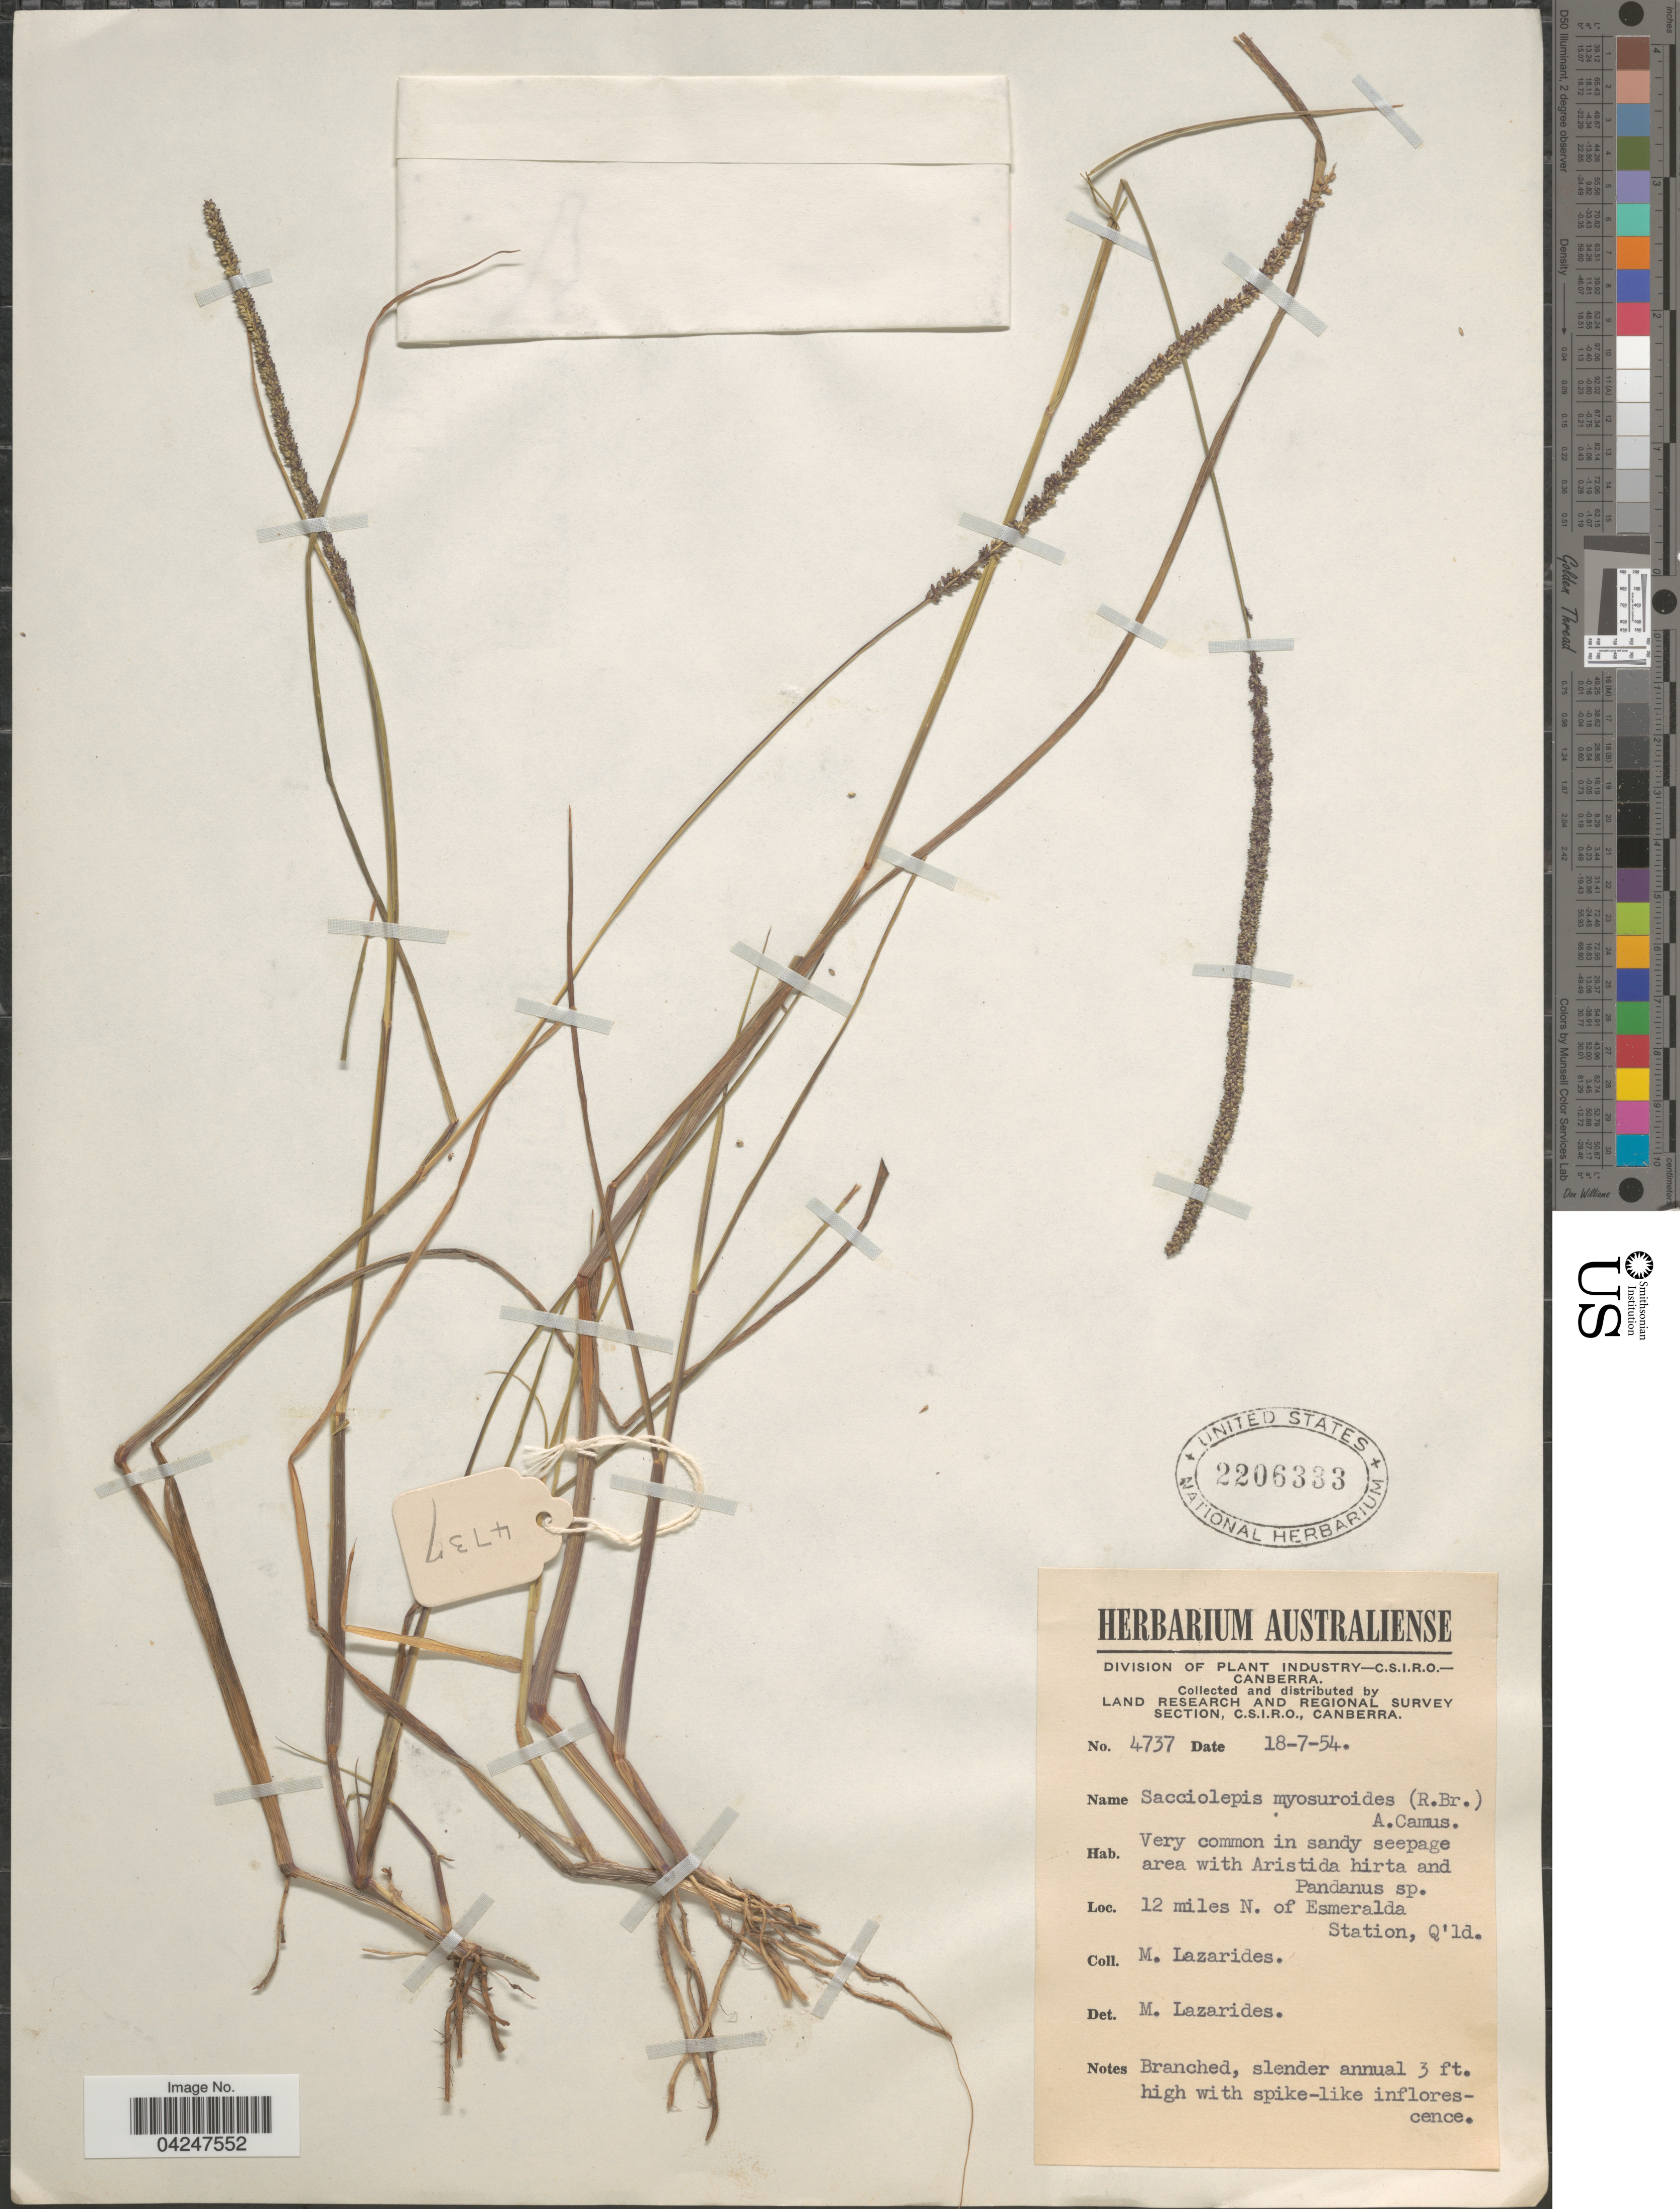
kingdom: Plantae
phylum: Tracheophyta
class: Liliopsida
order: Poales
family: Poaceae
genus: Sacciolepis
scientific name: Sacciolepis myosuroides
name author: (R. Br.) Chase ex E.G. Camus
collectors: M. Lazarides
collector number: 4737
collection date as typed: Transcribed d/m/y: 18/7/54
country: Australia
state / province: Queensland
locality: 12 miles N. of Esmeralda Station, Q'ld. Land Research and Regional Survey Section, C.S.I.R.O.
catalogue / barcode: US 2206333